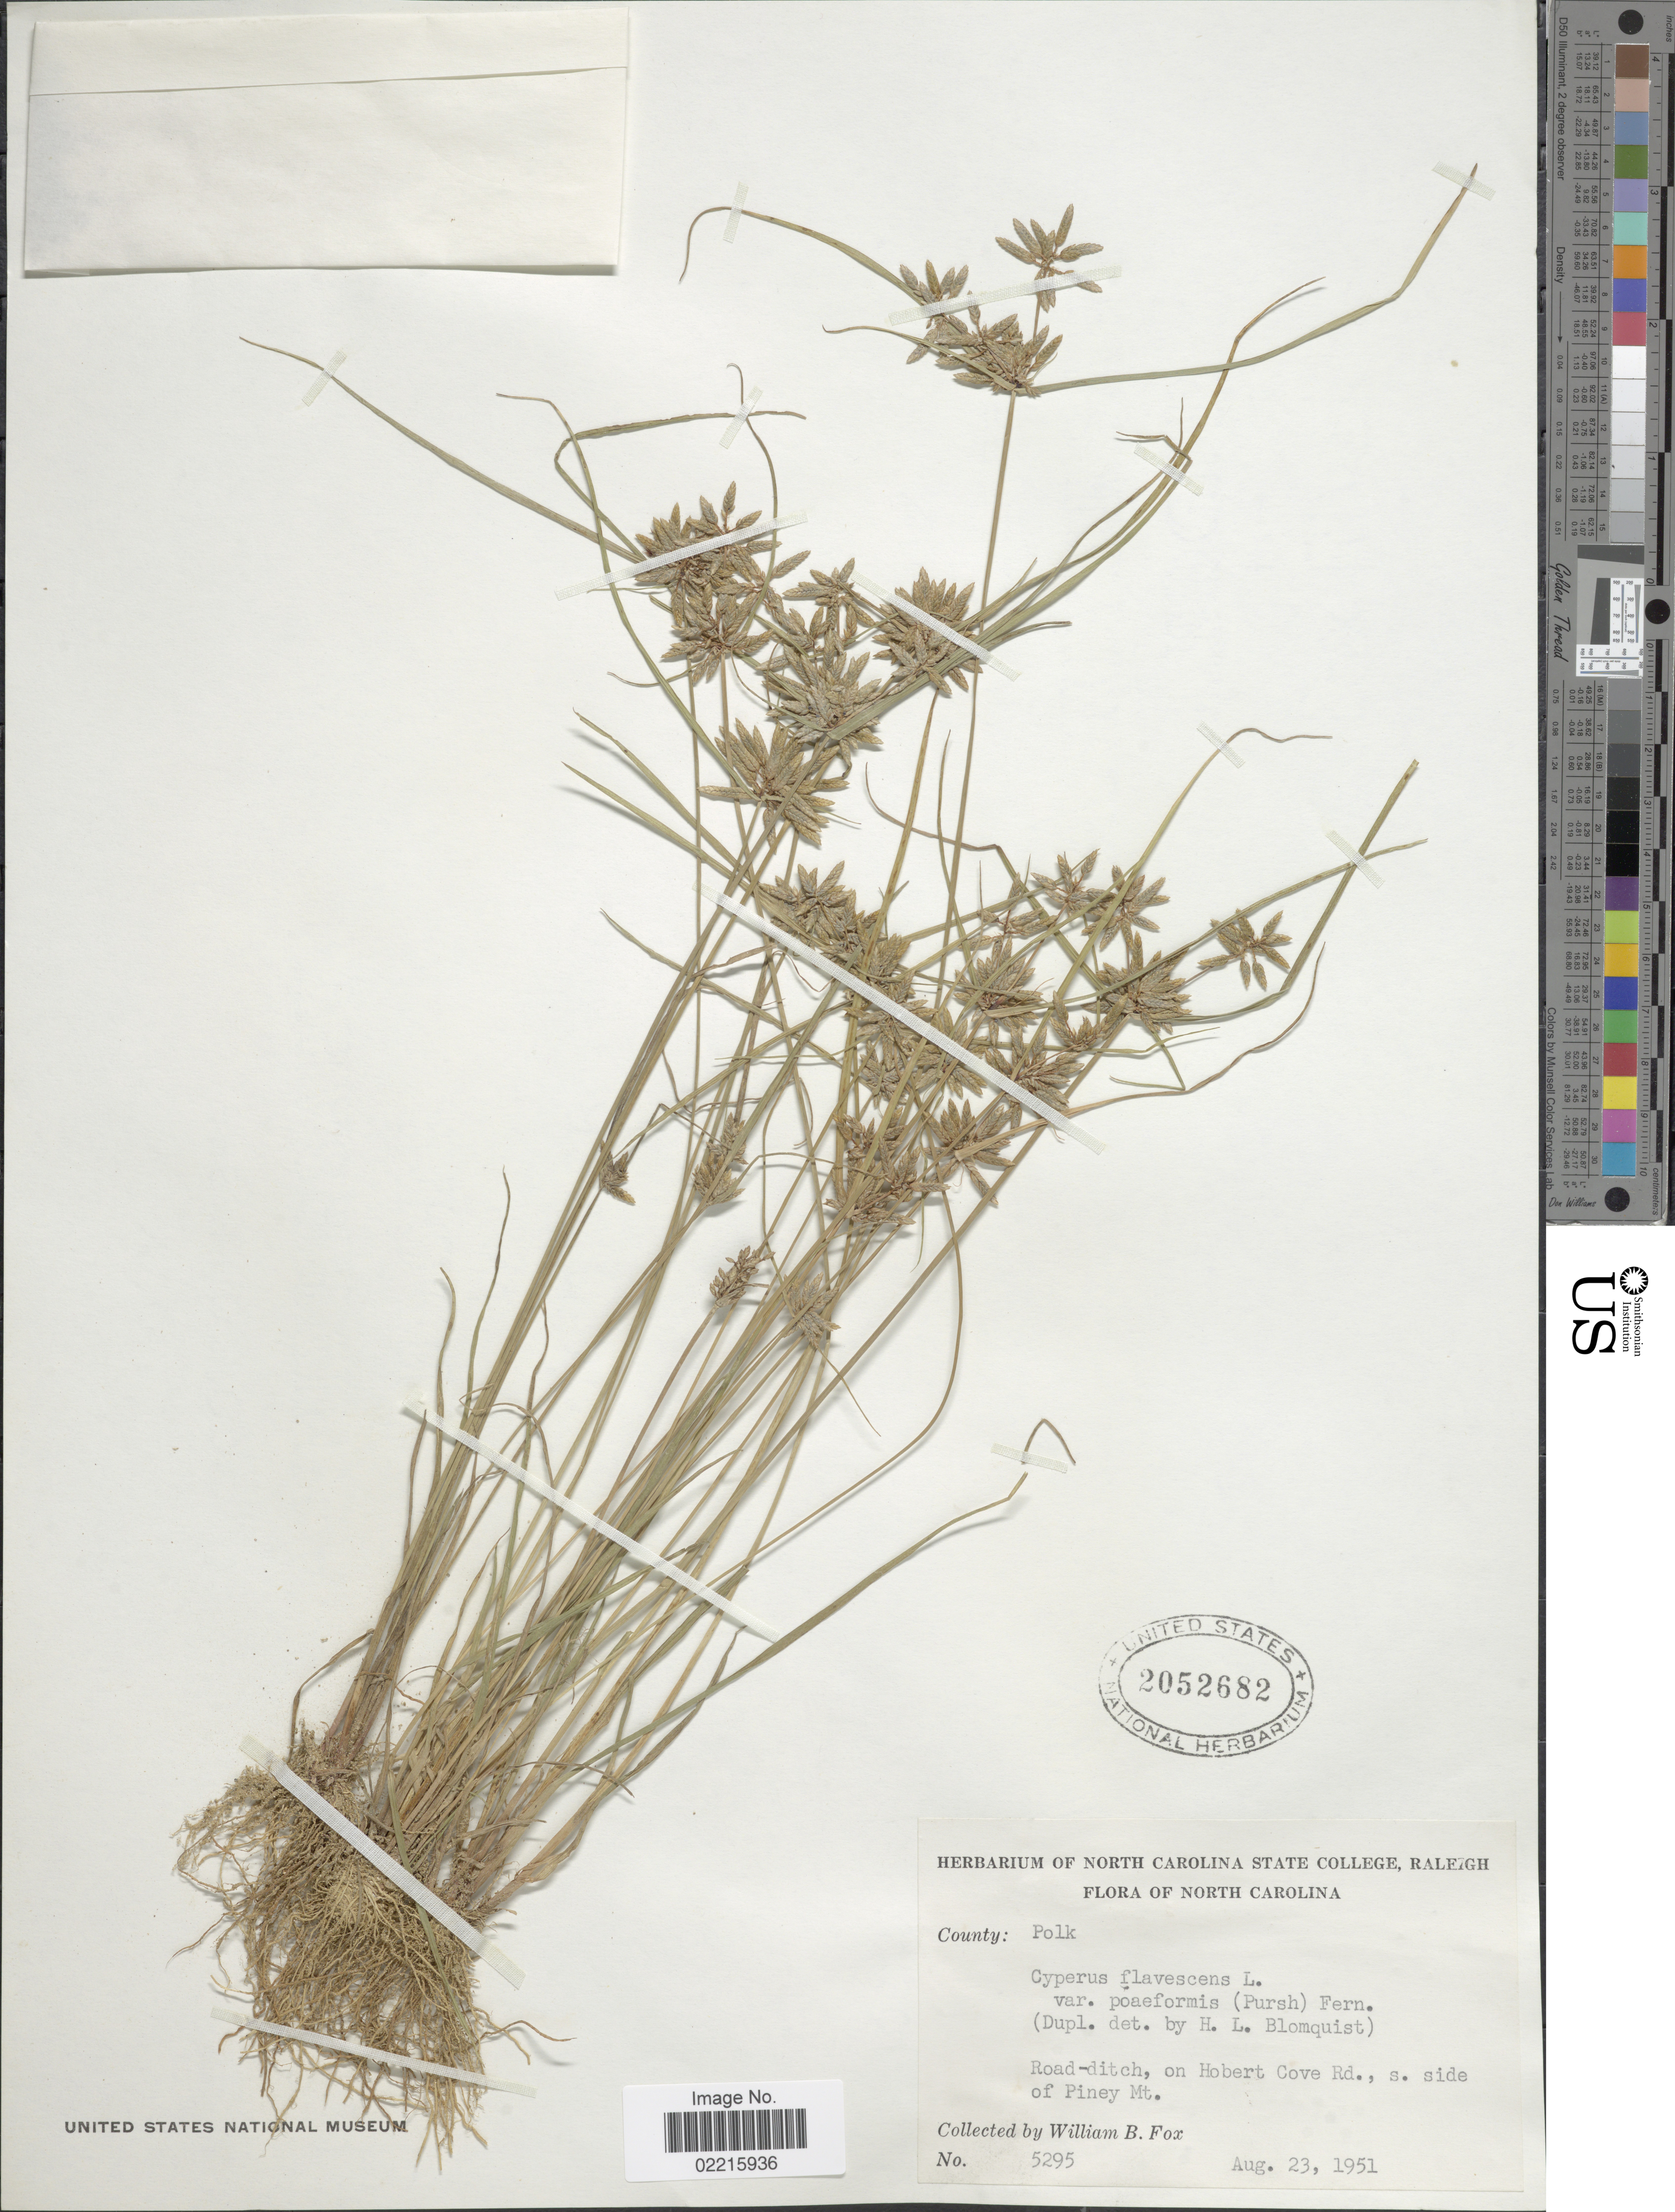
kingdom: Plantae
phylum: Tracheophyta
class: Liliopsida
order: Poales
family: Cyperaceae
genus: Cyperus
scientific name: Cyperus flavescens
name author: L.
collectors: W. B. Fox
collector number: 5295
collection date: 1951-08-23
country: United States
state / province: North Carolina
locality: County: Polk. Road-ditch, on Hobert Cove Rd., s. side of Piney Mt.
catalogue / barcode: US 2052682